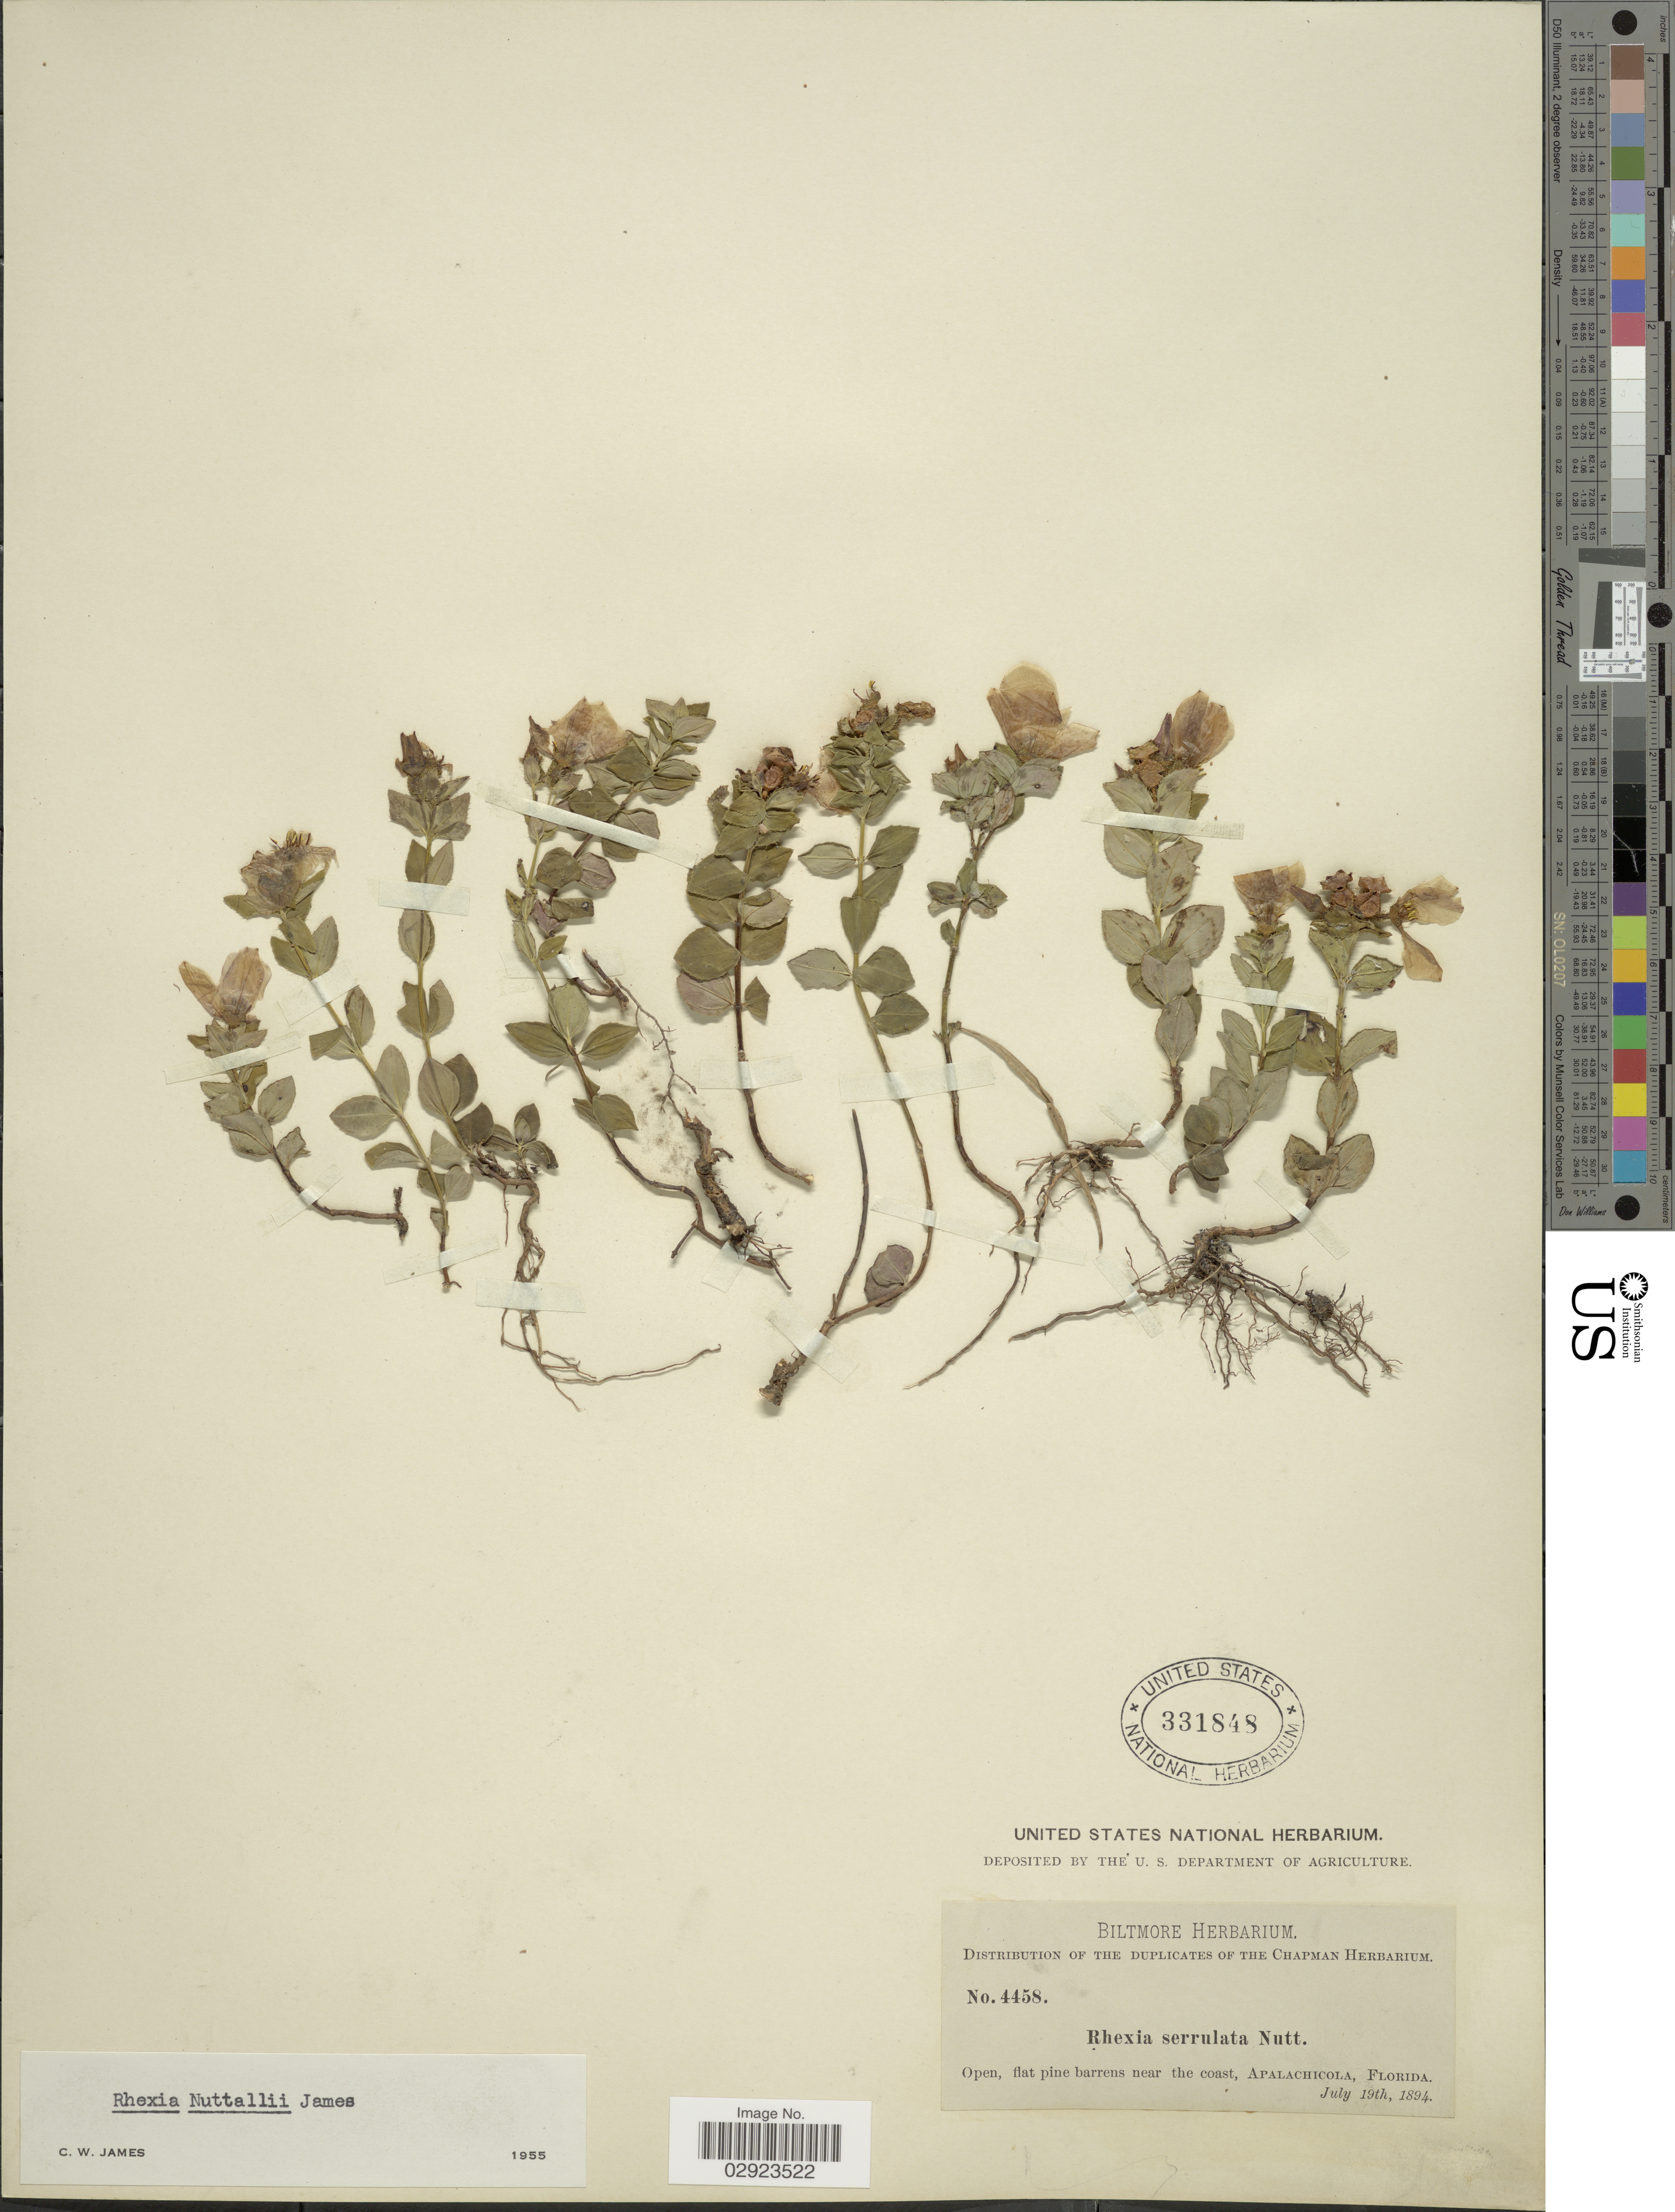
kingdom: Plantae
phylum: Tracheophyta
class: Magnoliopsida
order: Myrtales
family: Melastomataceae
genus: Rhexia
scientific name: Rhexia nuttallii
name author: C.W. James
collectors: ex herb. Biltmore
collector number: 4458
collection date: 1894-07-19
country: United States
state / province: Florida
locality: Near the coast, Apalachicola.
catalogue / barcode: US 331848